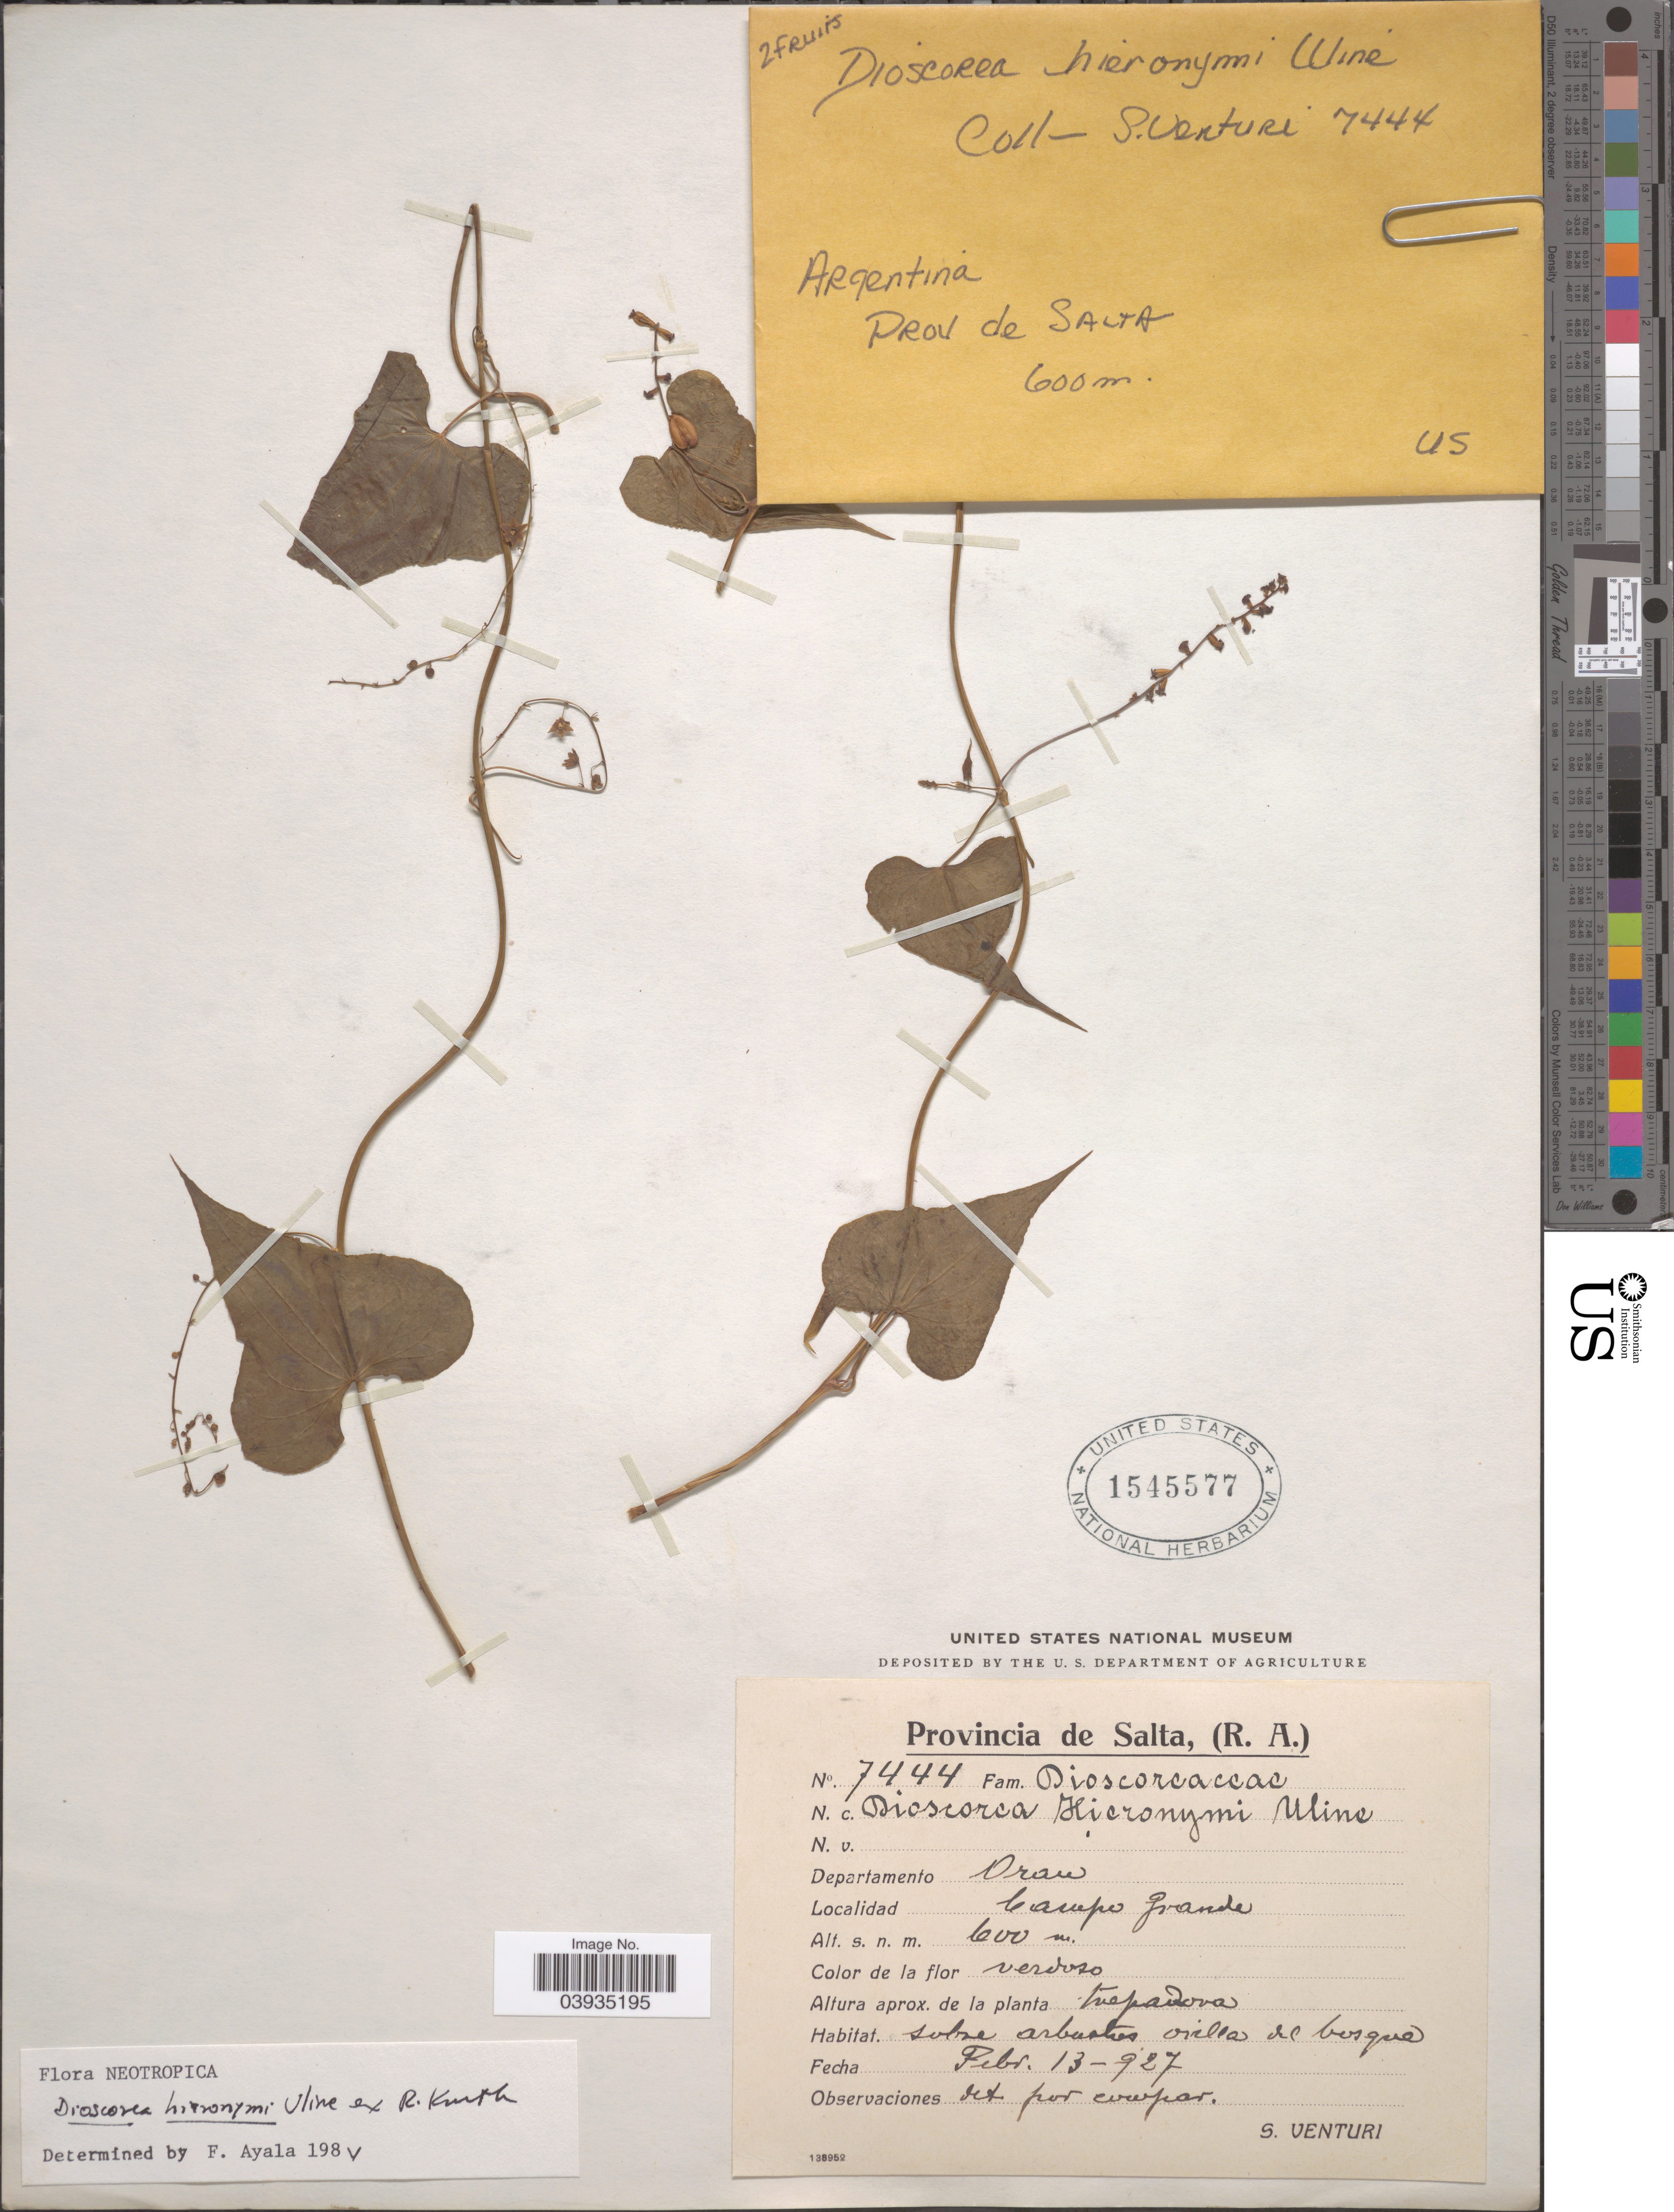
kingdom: Plantae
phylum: Tracheophyta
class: Liliopsida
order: Dioscoreales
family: Dioscoreaceae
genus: Dioscorea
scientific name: Dioscorea hieronymi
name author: Uline ex R. Knuth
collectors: S. Venturi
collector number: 7444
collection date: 1927-02-13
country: Argentina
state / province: Salta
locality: Departamento Oran. Campo Grande.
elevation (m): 600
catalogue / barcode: US 1545577